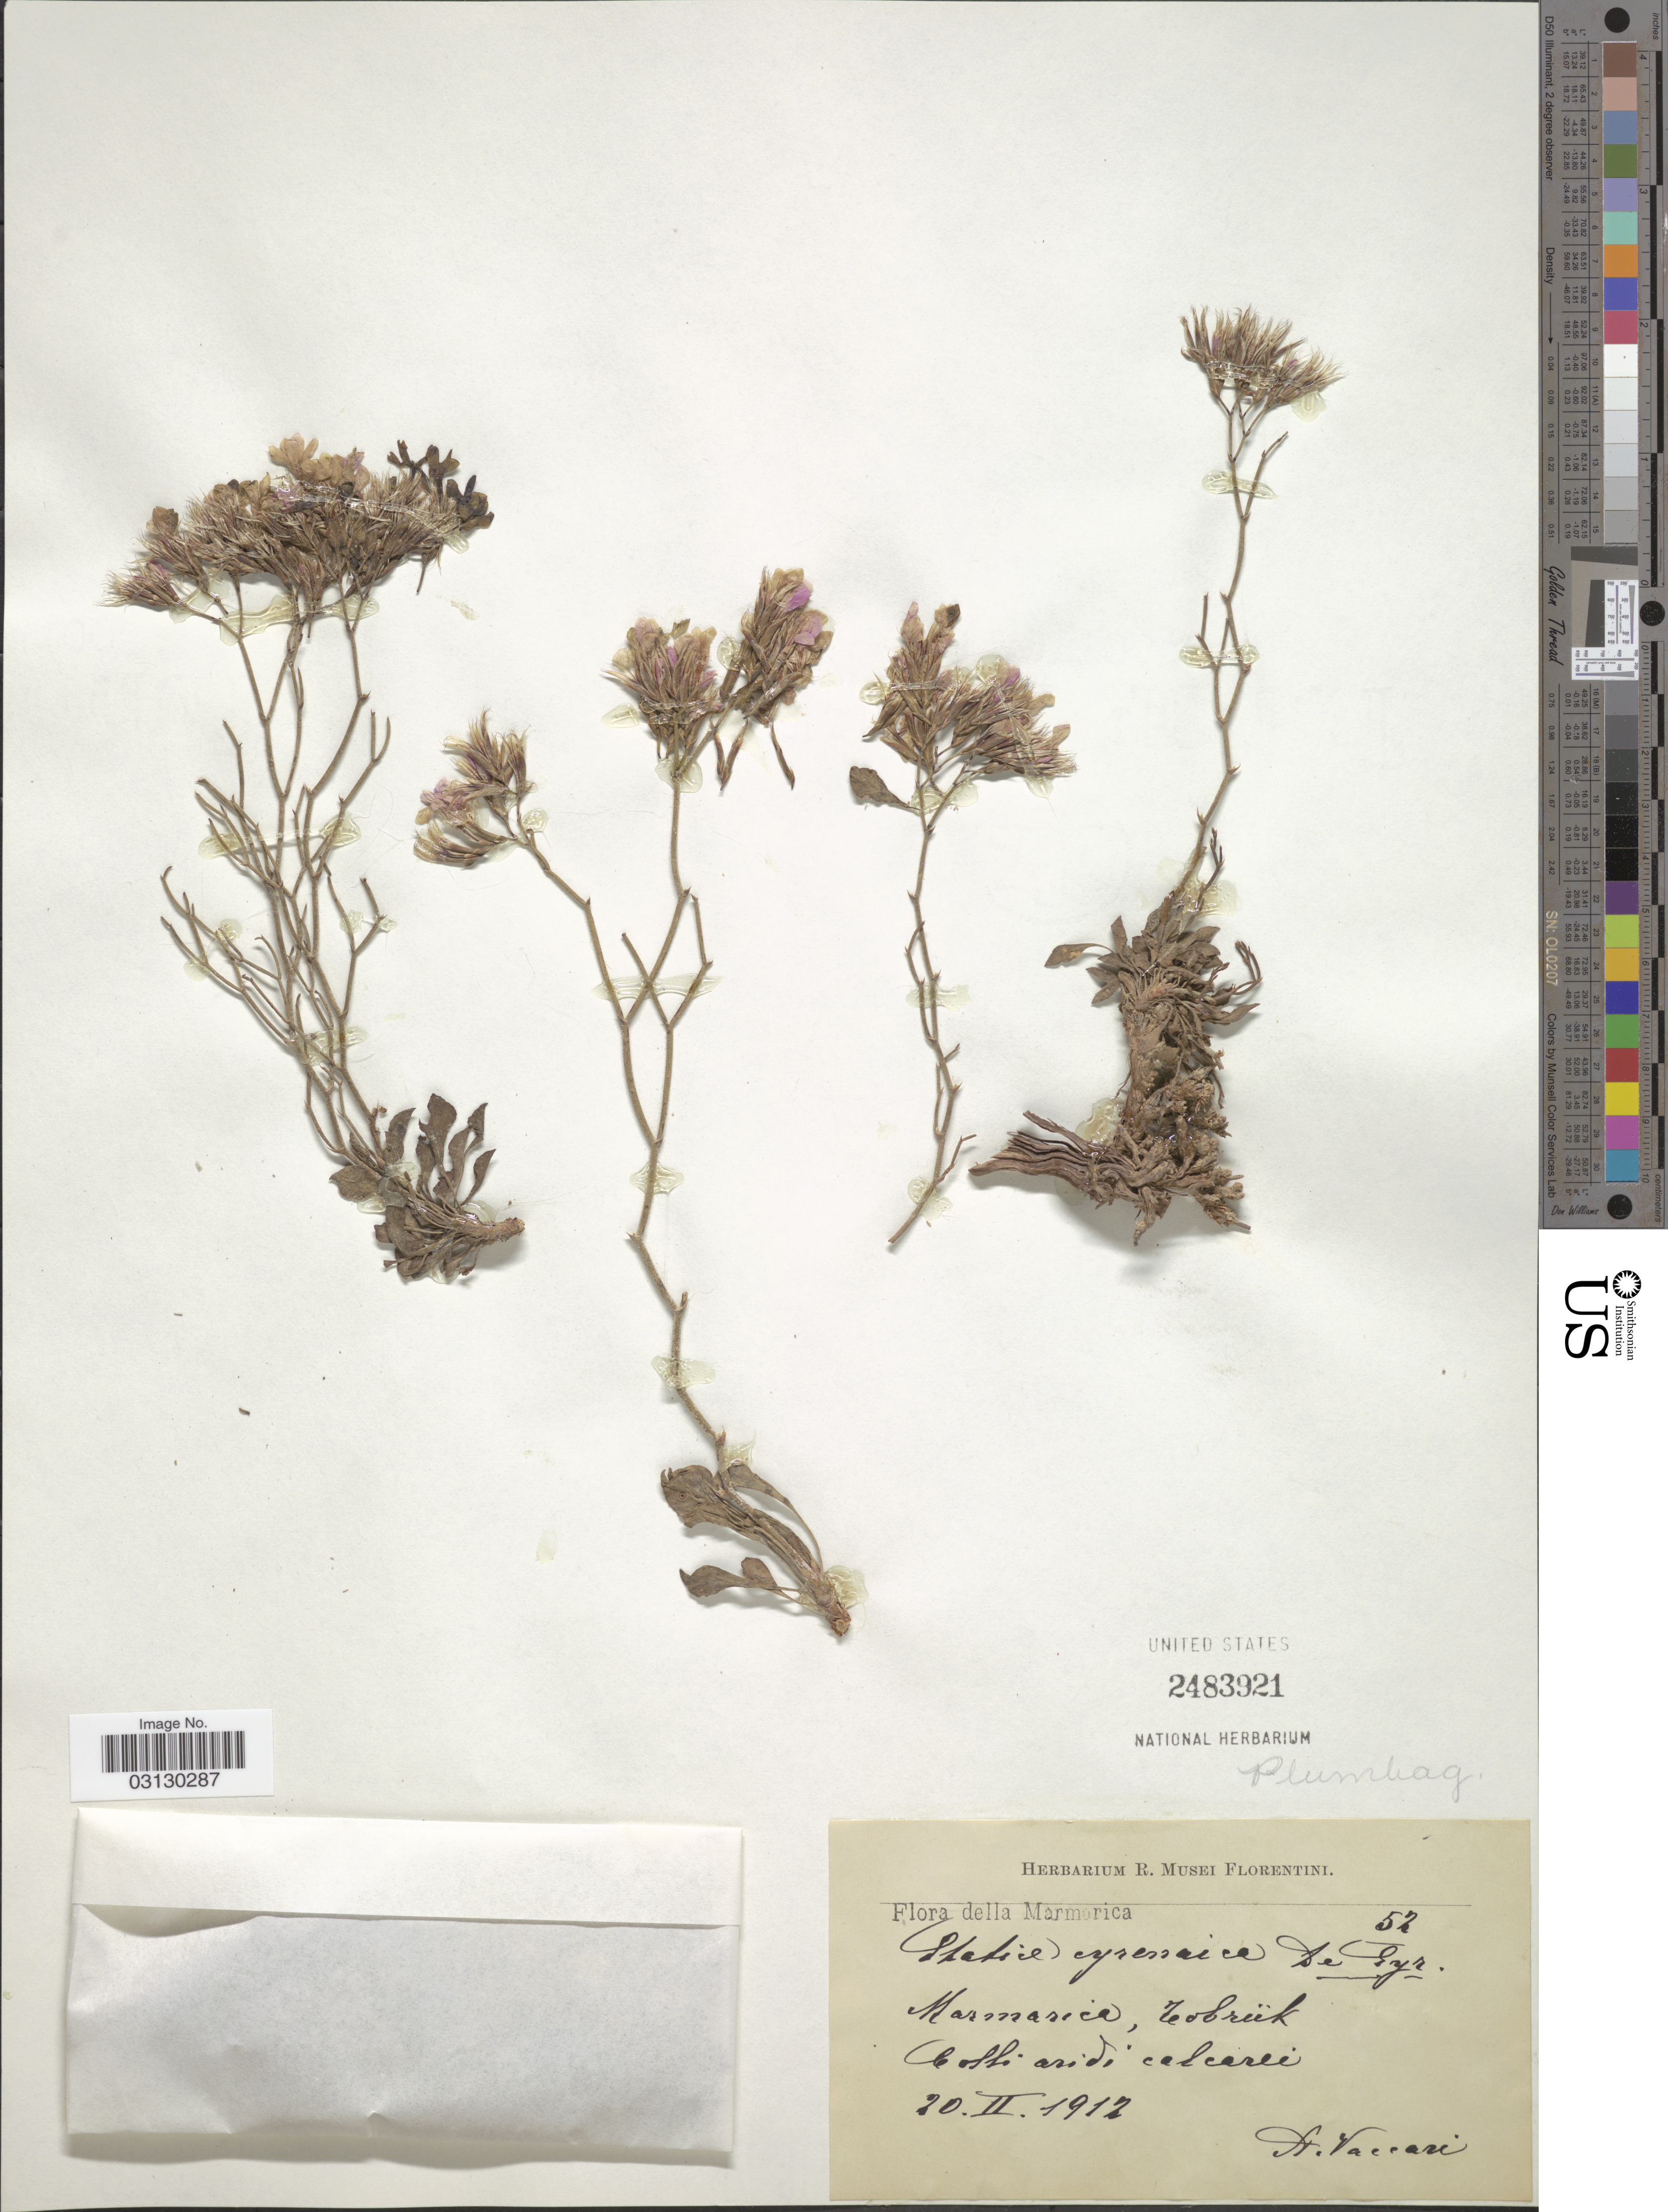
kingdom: Plantae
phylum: Tracheophyta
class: Magnoliopsida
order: Caryophyllales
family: Plumbaginaceae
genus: Limonium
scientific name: Limonium cyrenaicum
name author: (Rouy) Brullo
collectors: A. Vaccari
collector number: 52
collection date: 1912-02-20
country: Libya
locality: Della Marmarica, Tobrük.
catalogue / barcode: US 2483921